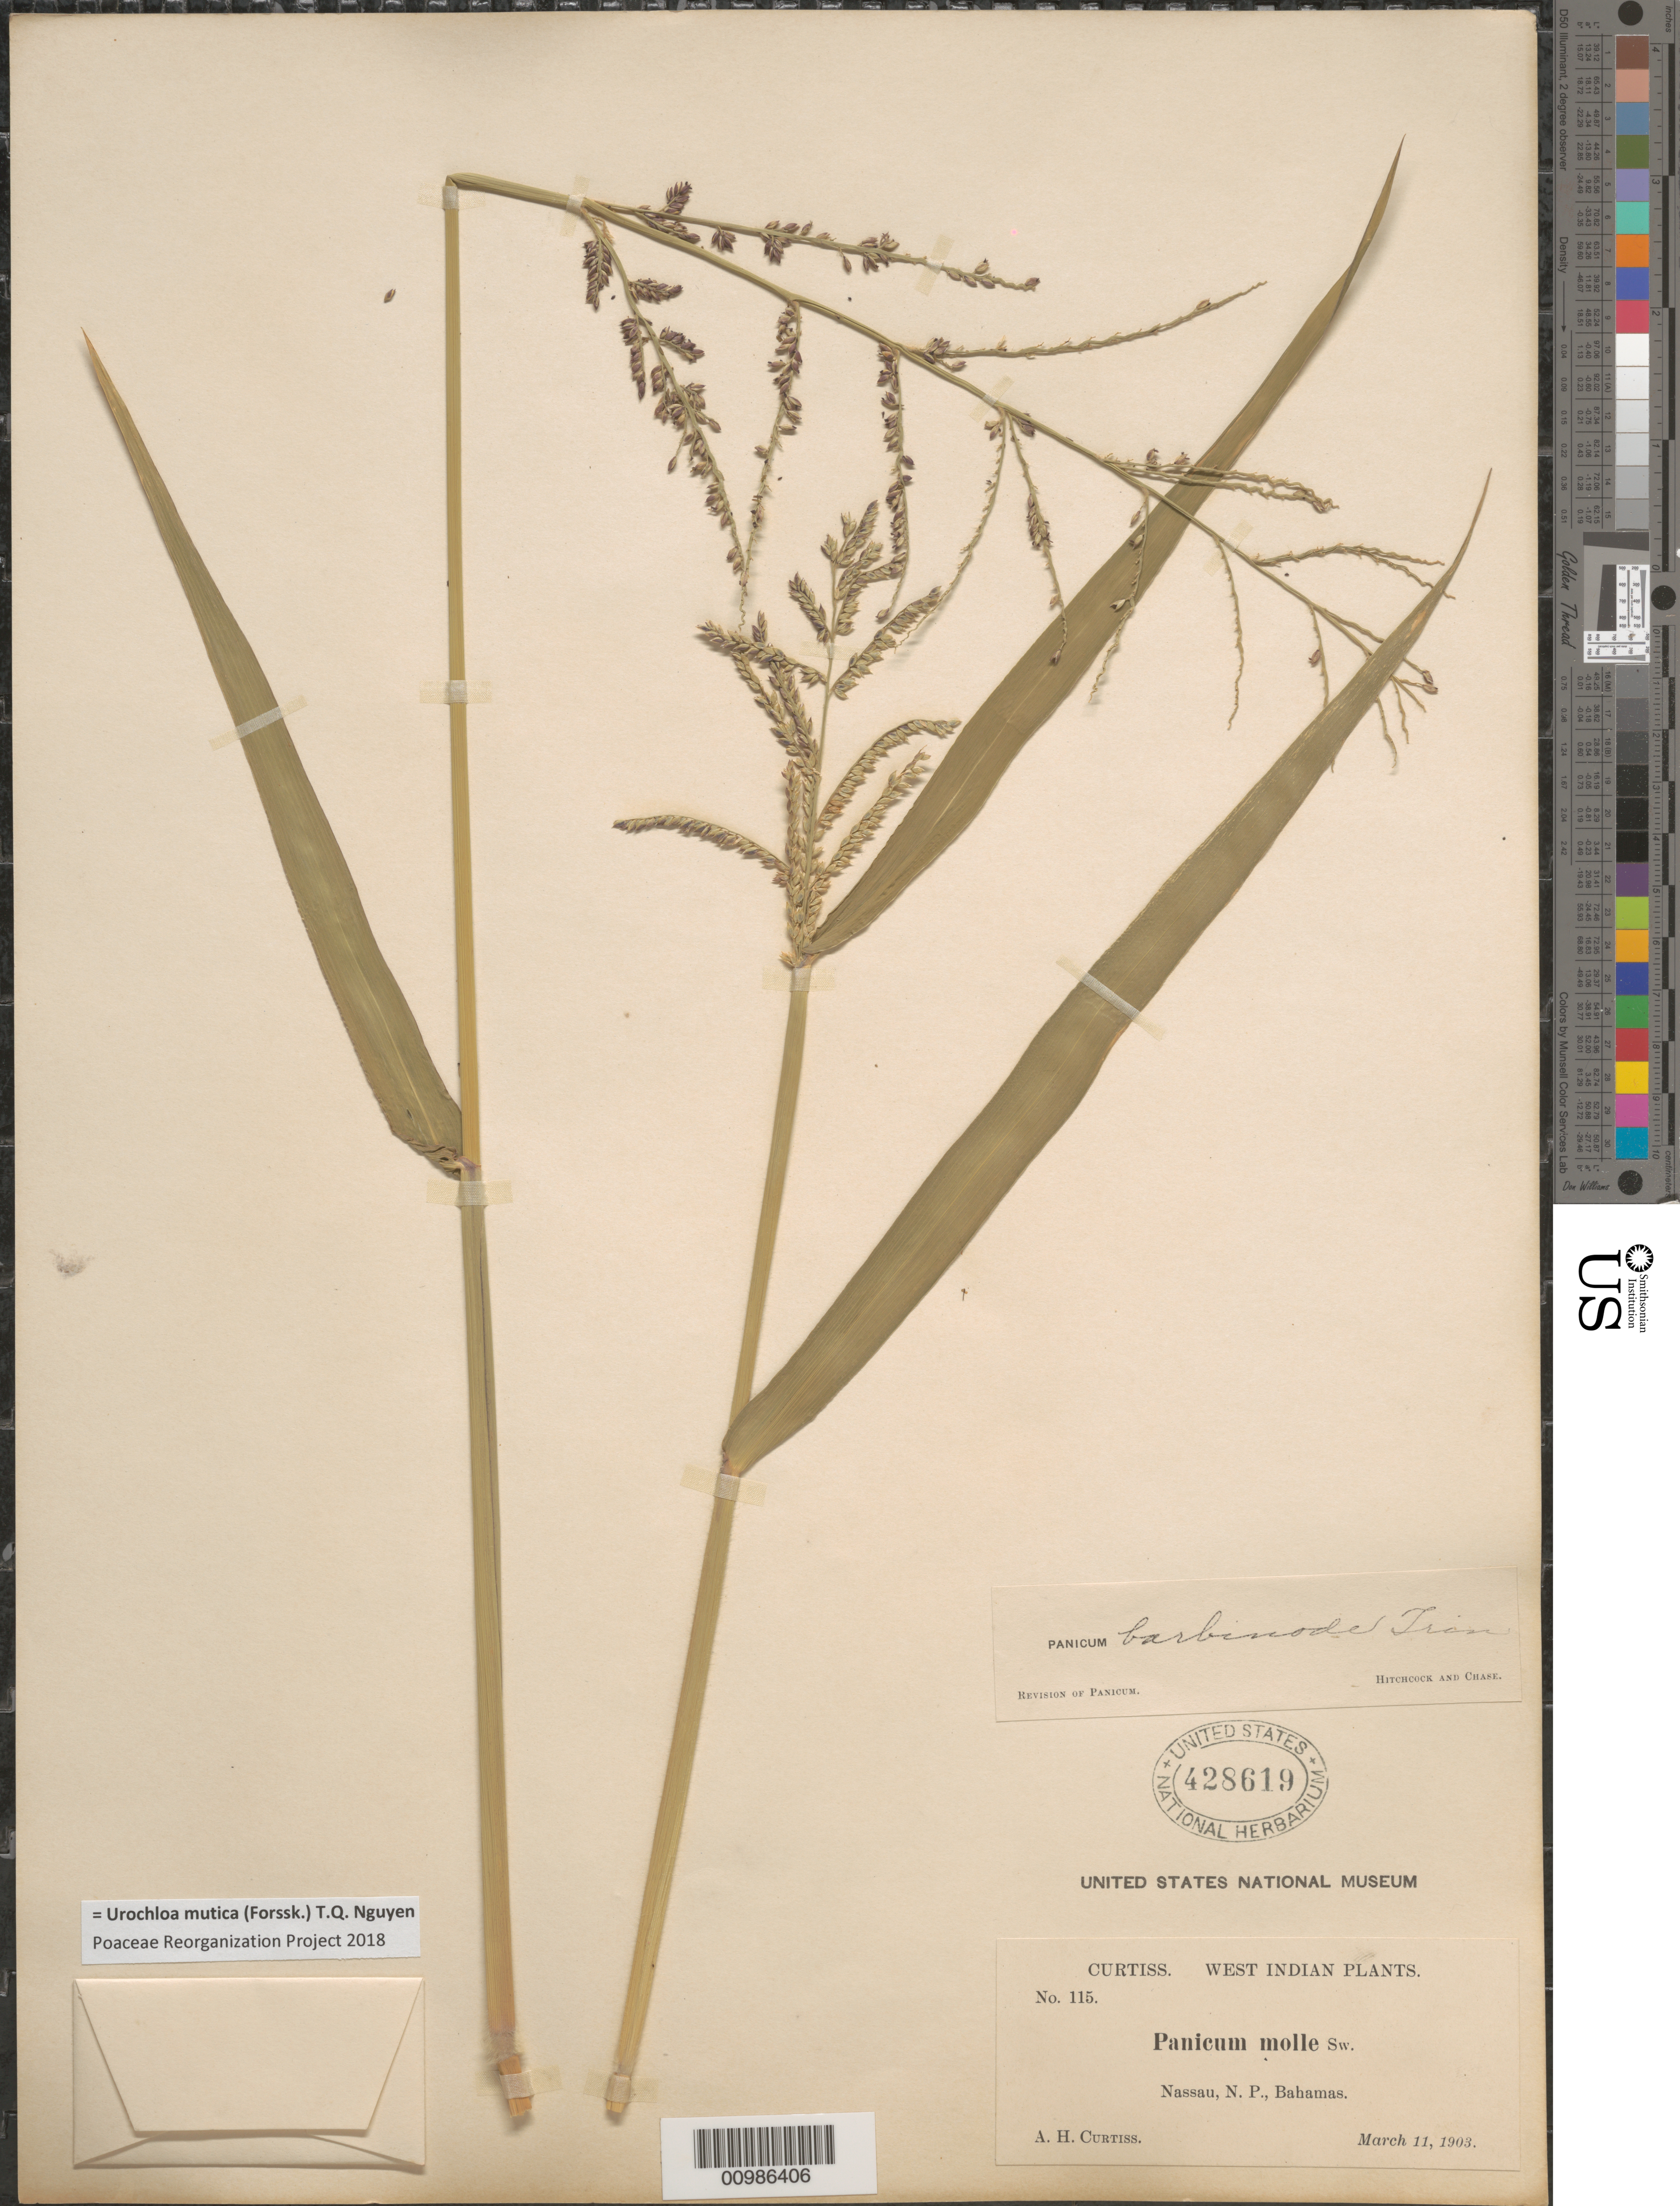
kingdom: Plantae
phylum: Tracheophyta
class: Liliopsida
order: Poales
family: Poaceae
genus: Brachiaria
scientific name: Brachiaria mutica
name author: (Forssk.) Stapf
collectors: A. H. Curtiss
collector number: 115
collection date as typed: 11 Mar 1903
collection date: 1903-03-11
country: Bahamas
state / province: New Providence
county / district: Nassau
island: New Providence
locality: Nassau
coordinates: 0 N, 0 E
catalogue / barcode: US 428619